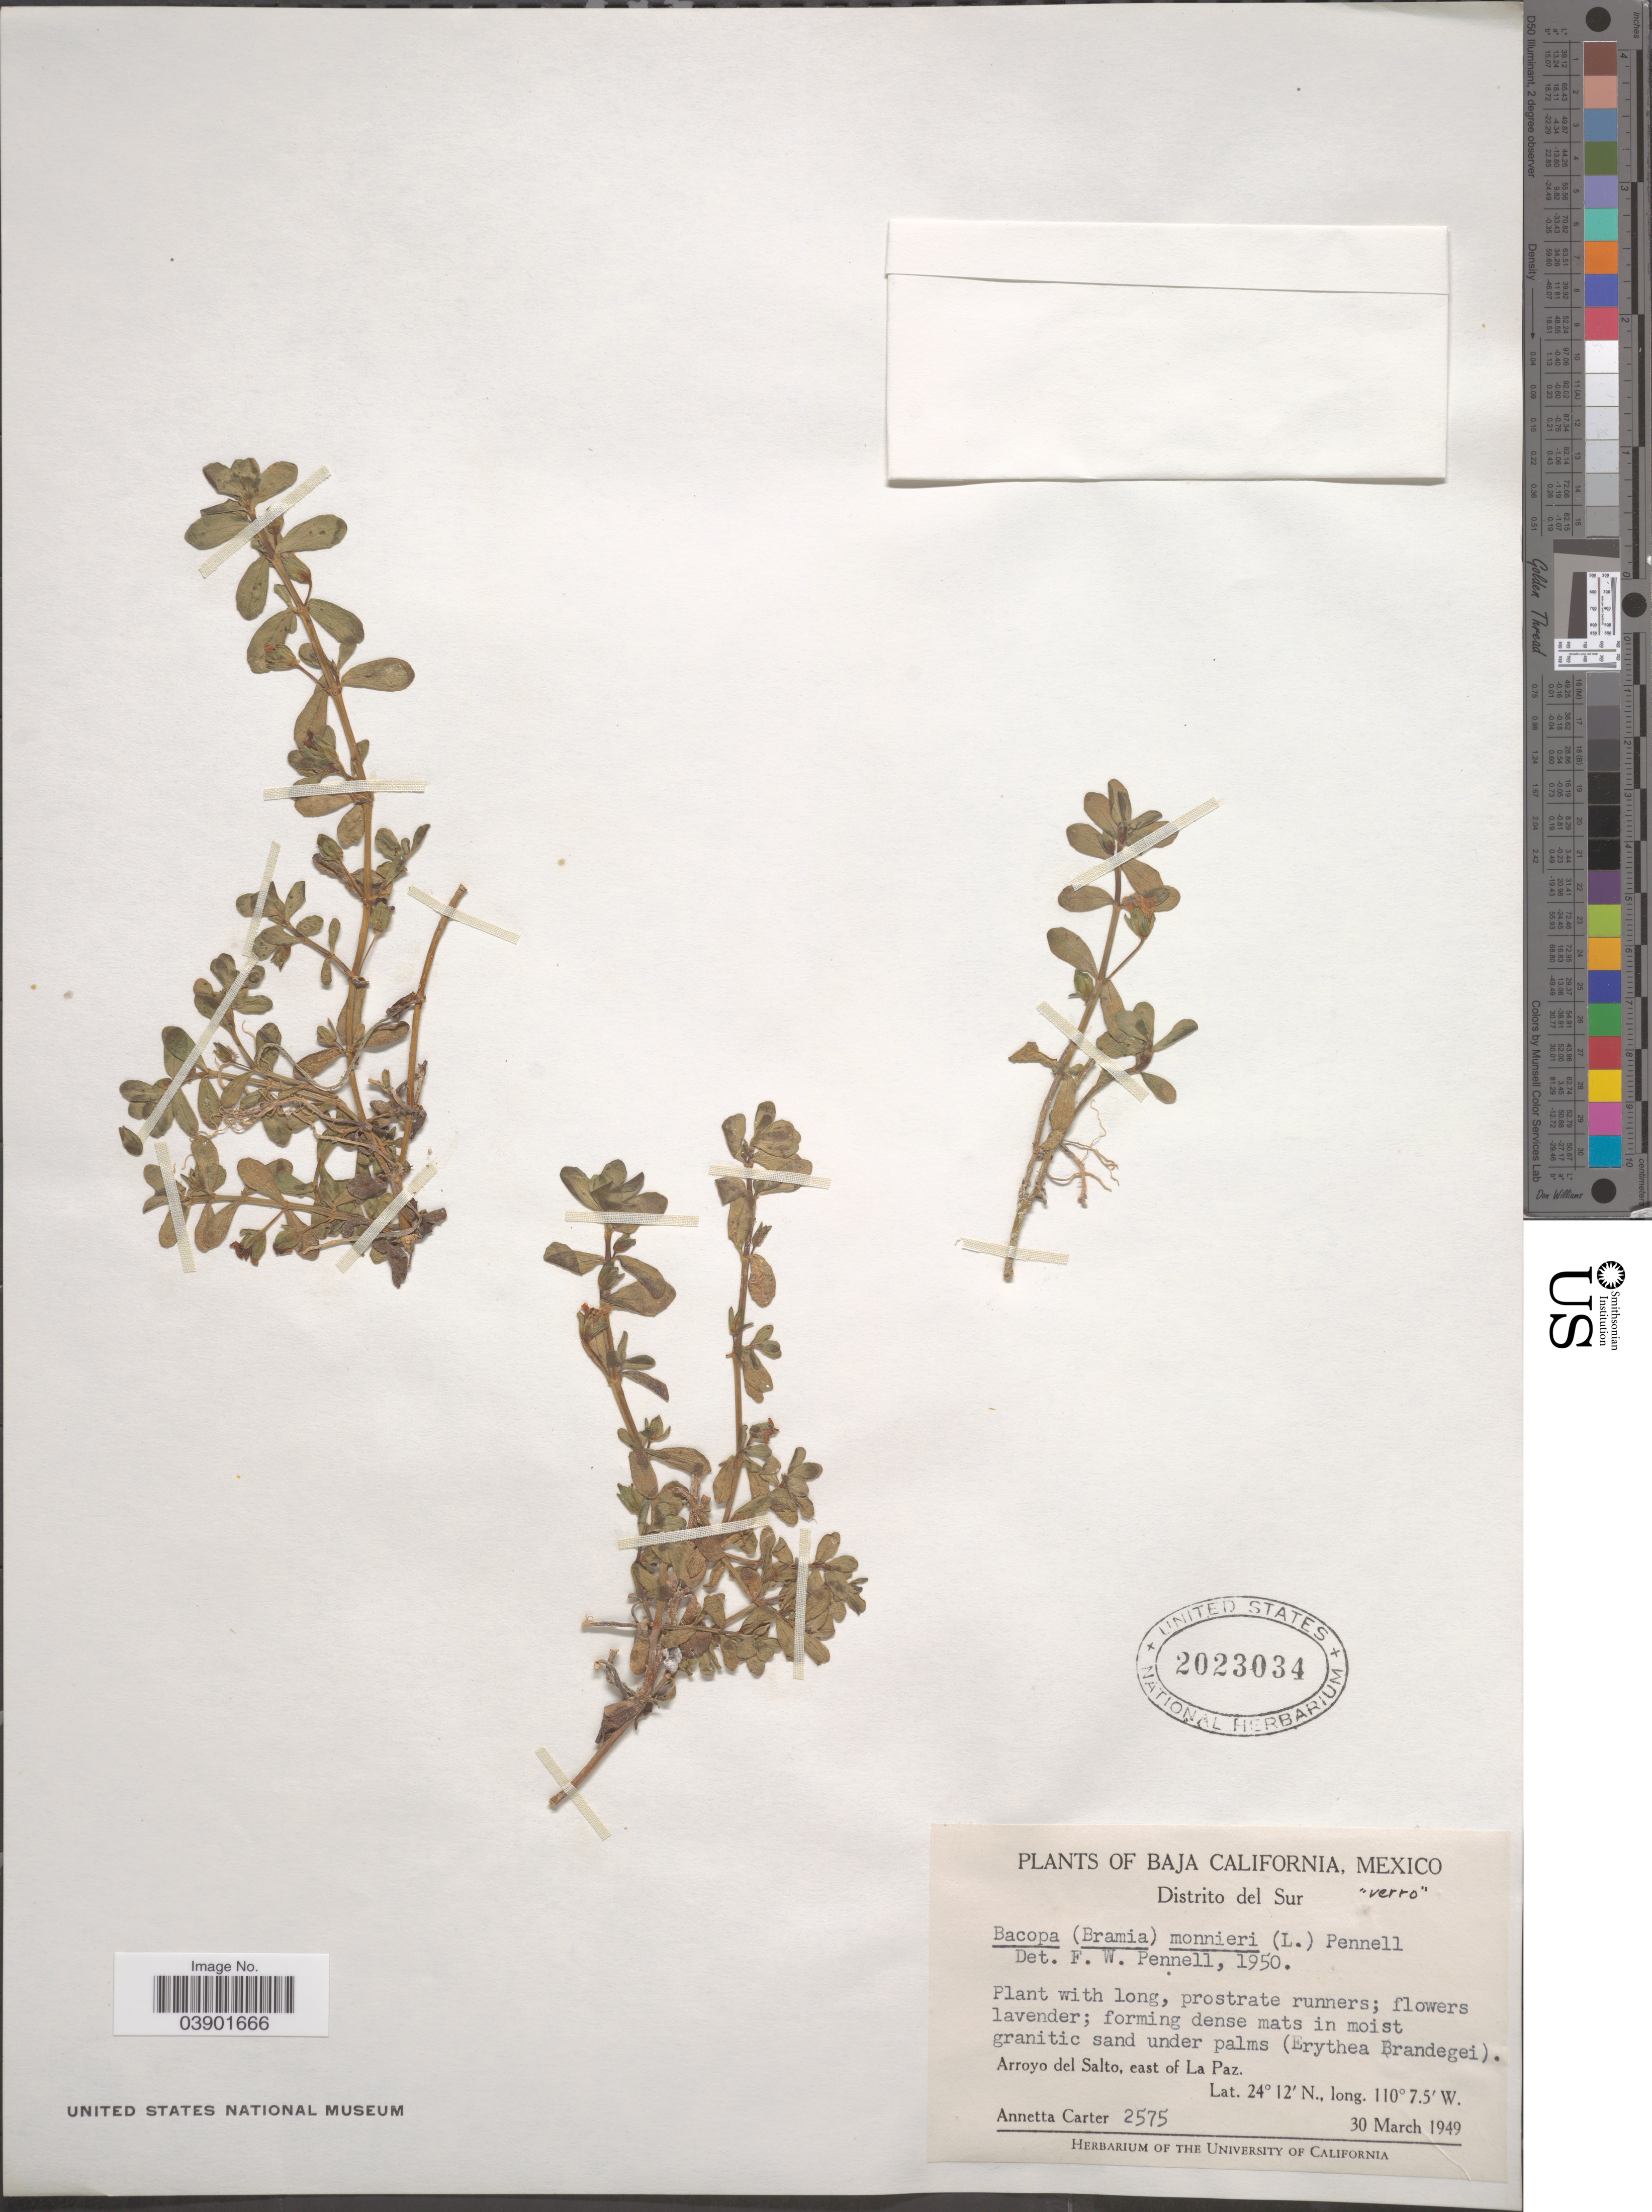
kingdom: Plantae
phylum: Tracheophyta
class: Magnoliopsida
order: Lamiales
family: Plantaginaceae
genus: Bacopa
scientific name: Bacopa monnieri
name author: (L.) Pennell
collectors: A. Carter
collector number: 2575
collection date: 1949-03-30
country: Mexico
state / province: Baja California Sur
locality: Distrito del Sur. Arroyo del Salto, east of La Paz.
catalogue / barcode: US 2023034